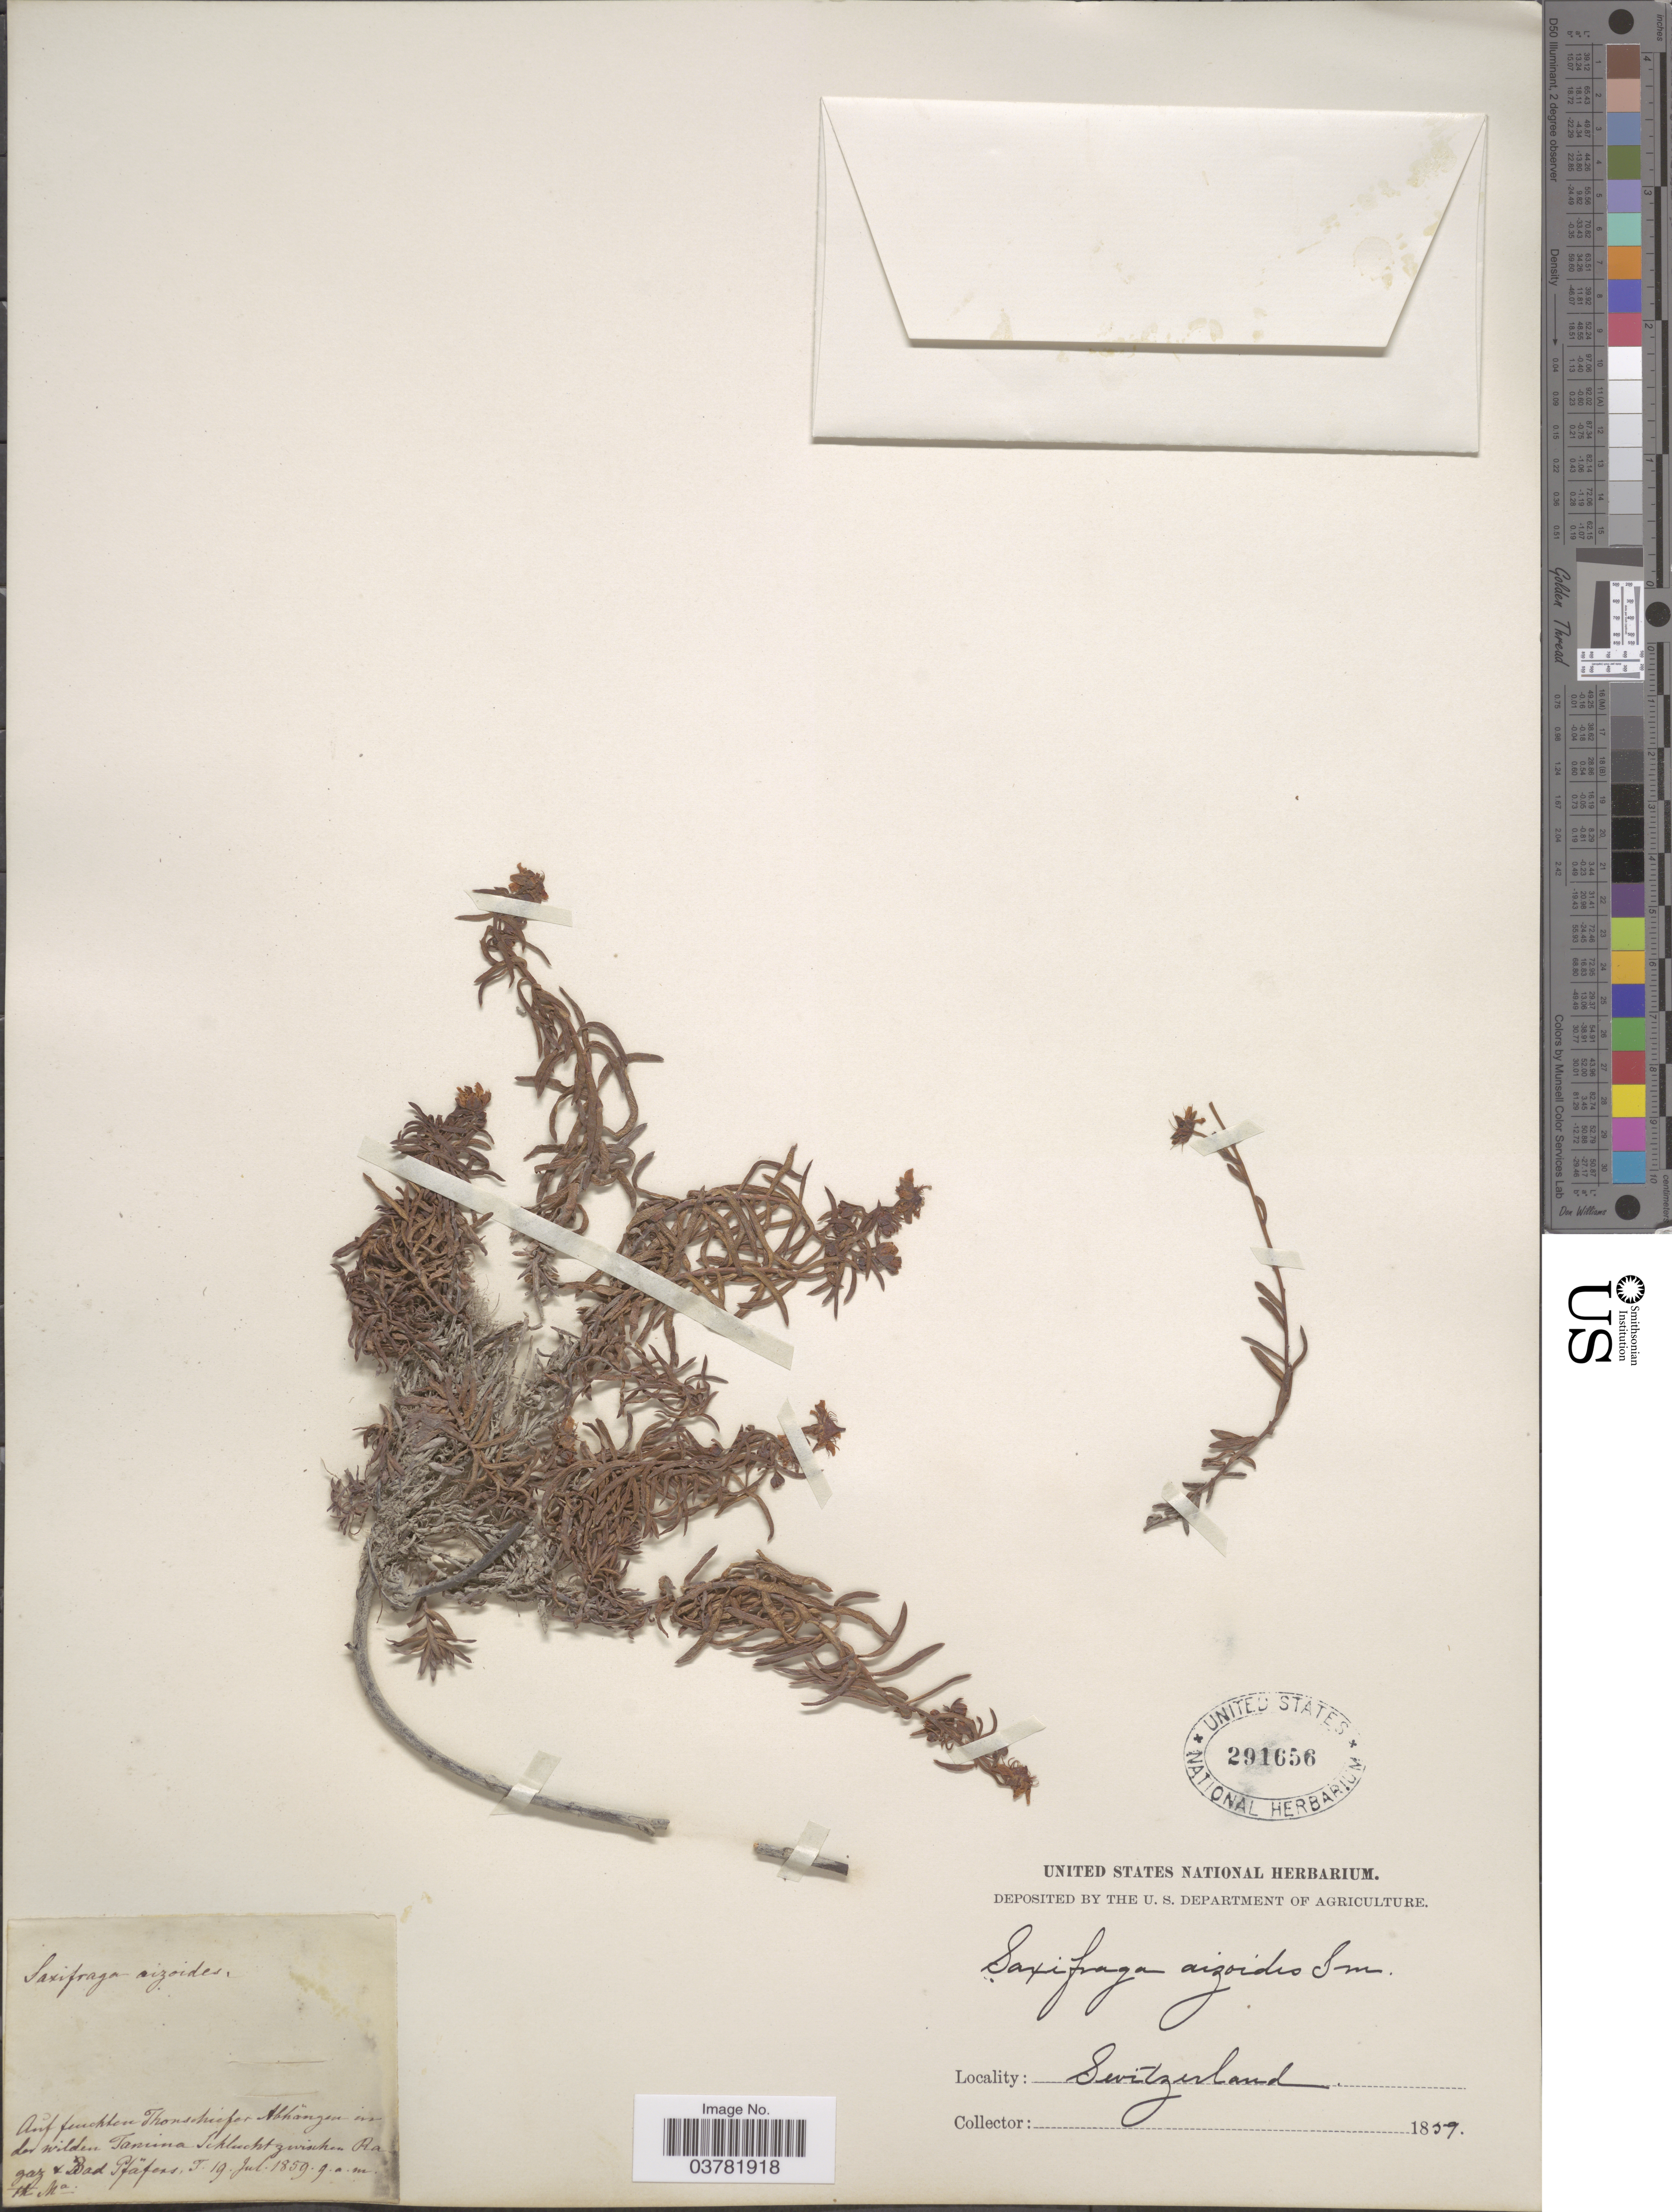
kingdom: Plantae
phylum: Tracheophyta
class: Magnoliopsida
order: Saxifragales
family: Saxifragaceae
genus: Saxifraga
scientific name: Saxifraga aizoides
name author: L.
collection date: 1859-07-19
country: Switzerland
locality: Aůf feuchten Thonshiefer Abhängen in der wilden Tanina Schlucht zwischen Ragaz & Bad Pfäfens.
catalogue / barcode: US 291656